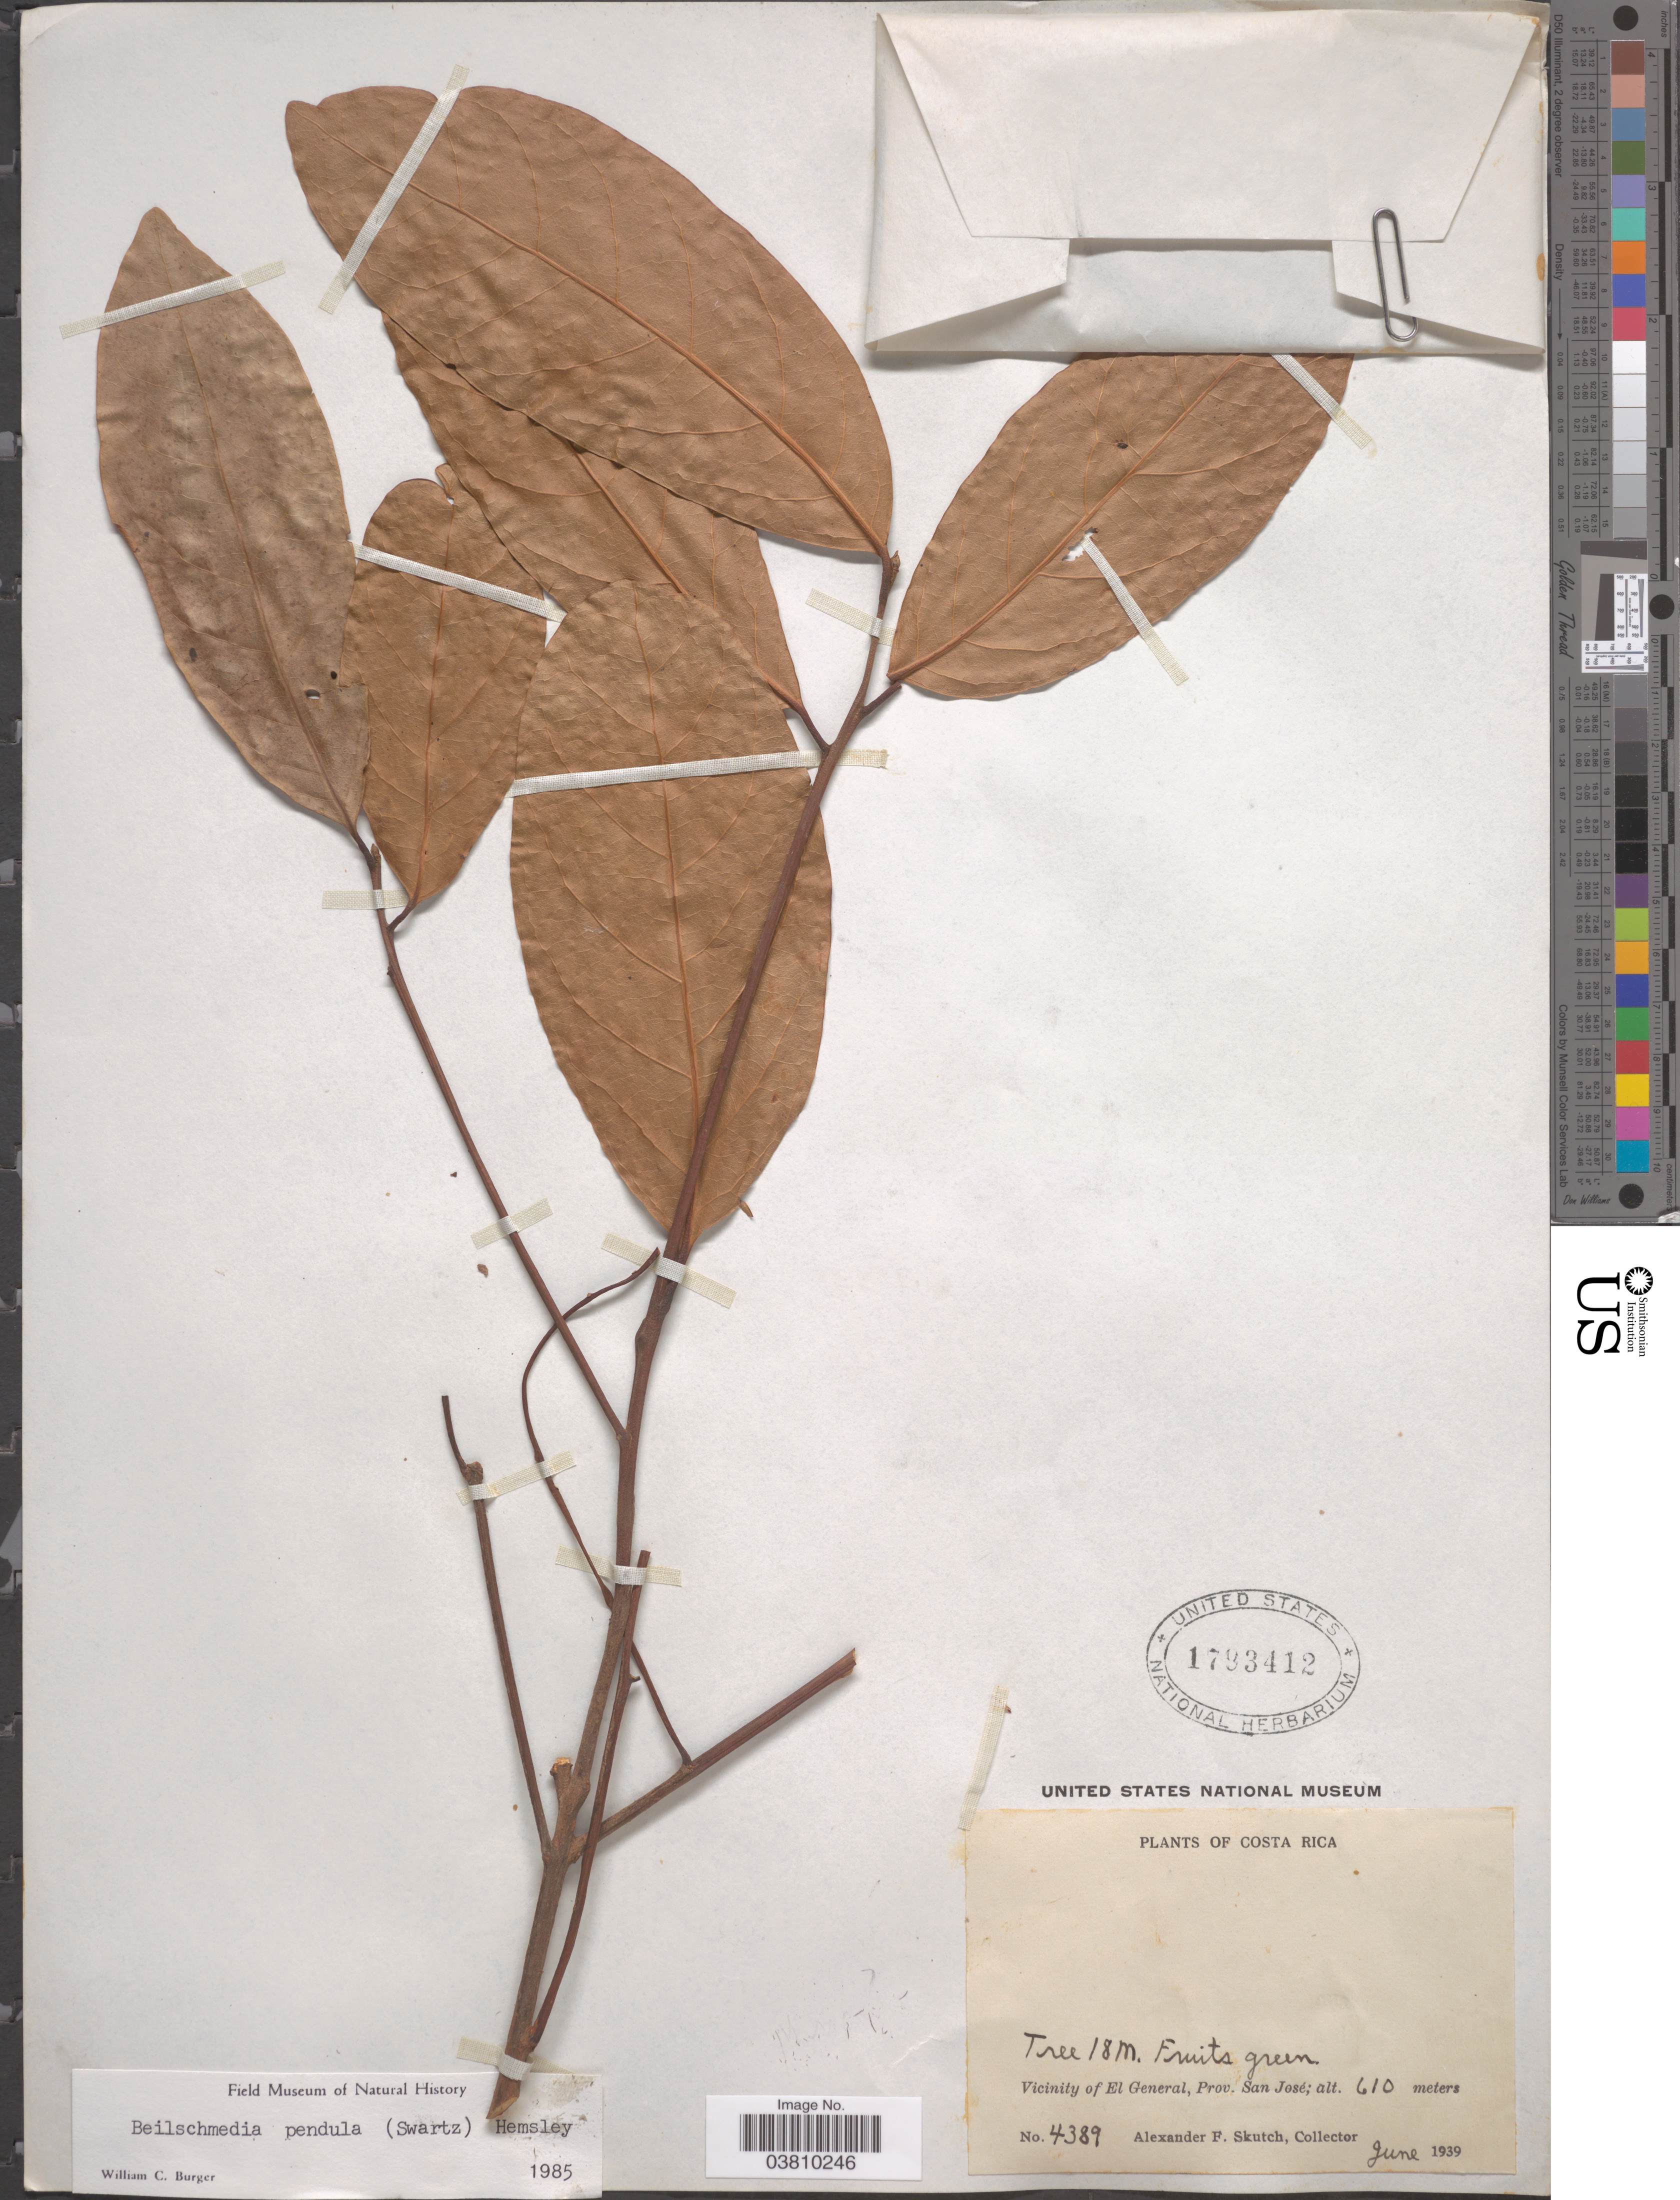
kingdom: Plantae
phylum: Tracheophyta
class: Magnoliopsida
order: Laurales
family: Lauraceae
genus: Beilschmiedia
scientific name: Beilschmiedia pendula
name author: (Sw.) Hemsl.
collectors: A. F. Skutch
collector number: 4389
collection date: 1939-06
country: Costa Rica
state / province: San José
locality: Vicinity of El General.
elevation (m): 610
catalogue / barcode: US 1783412